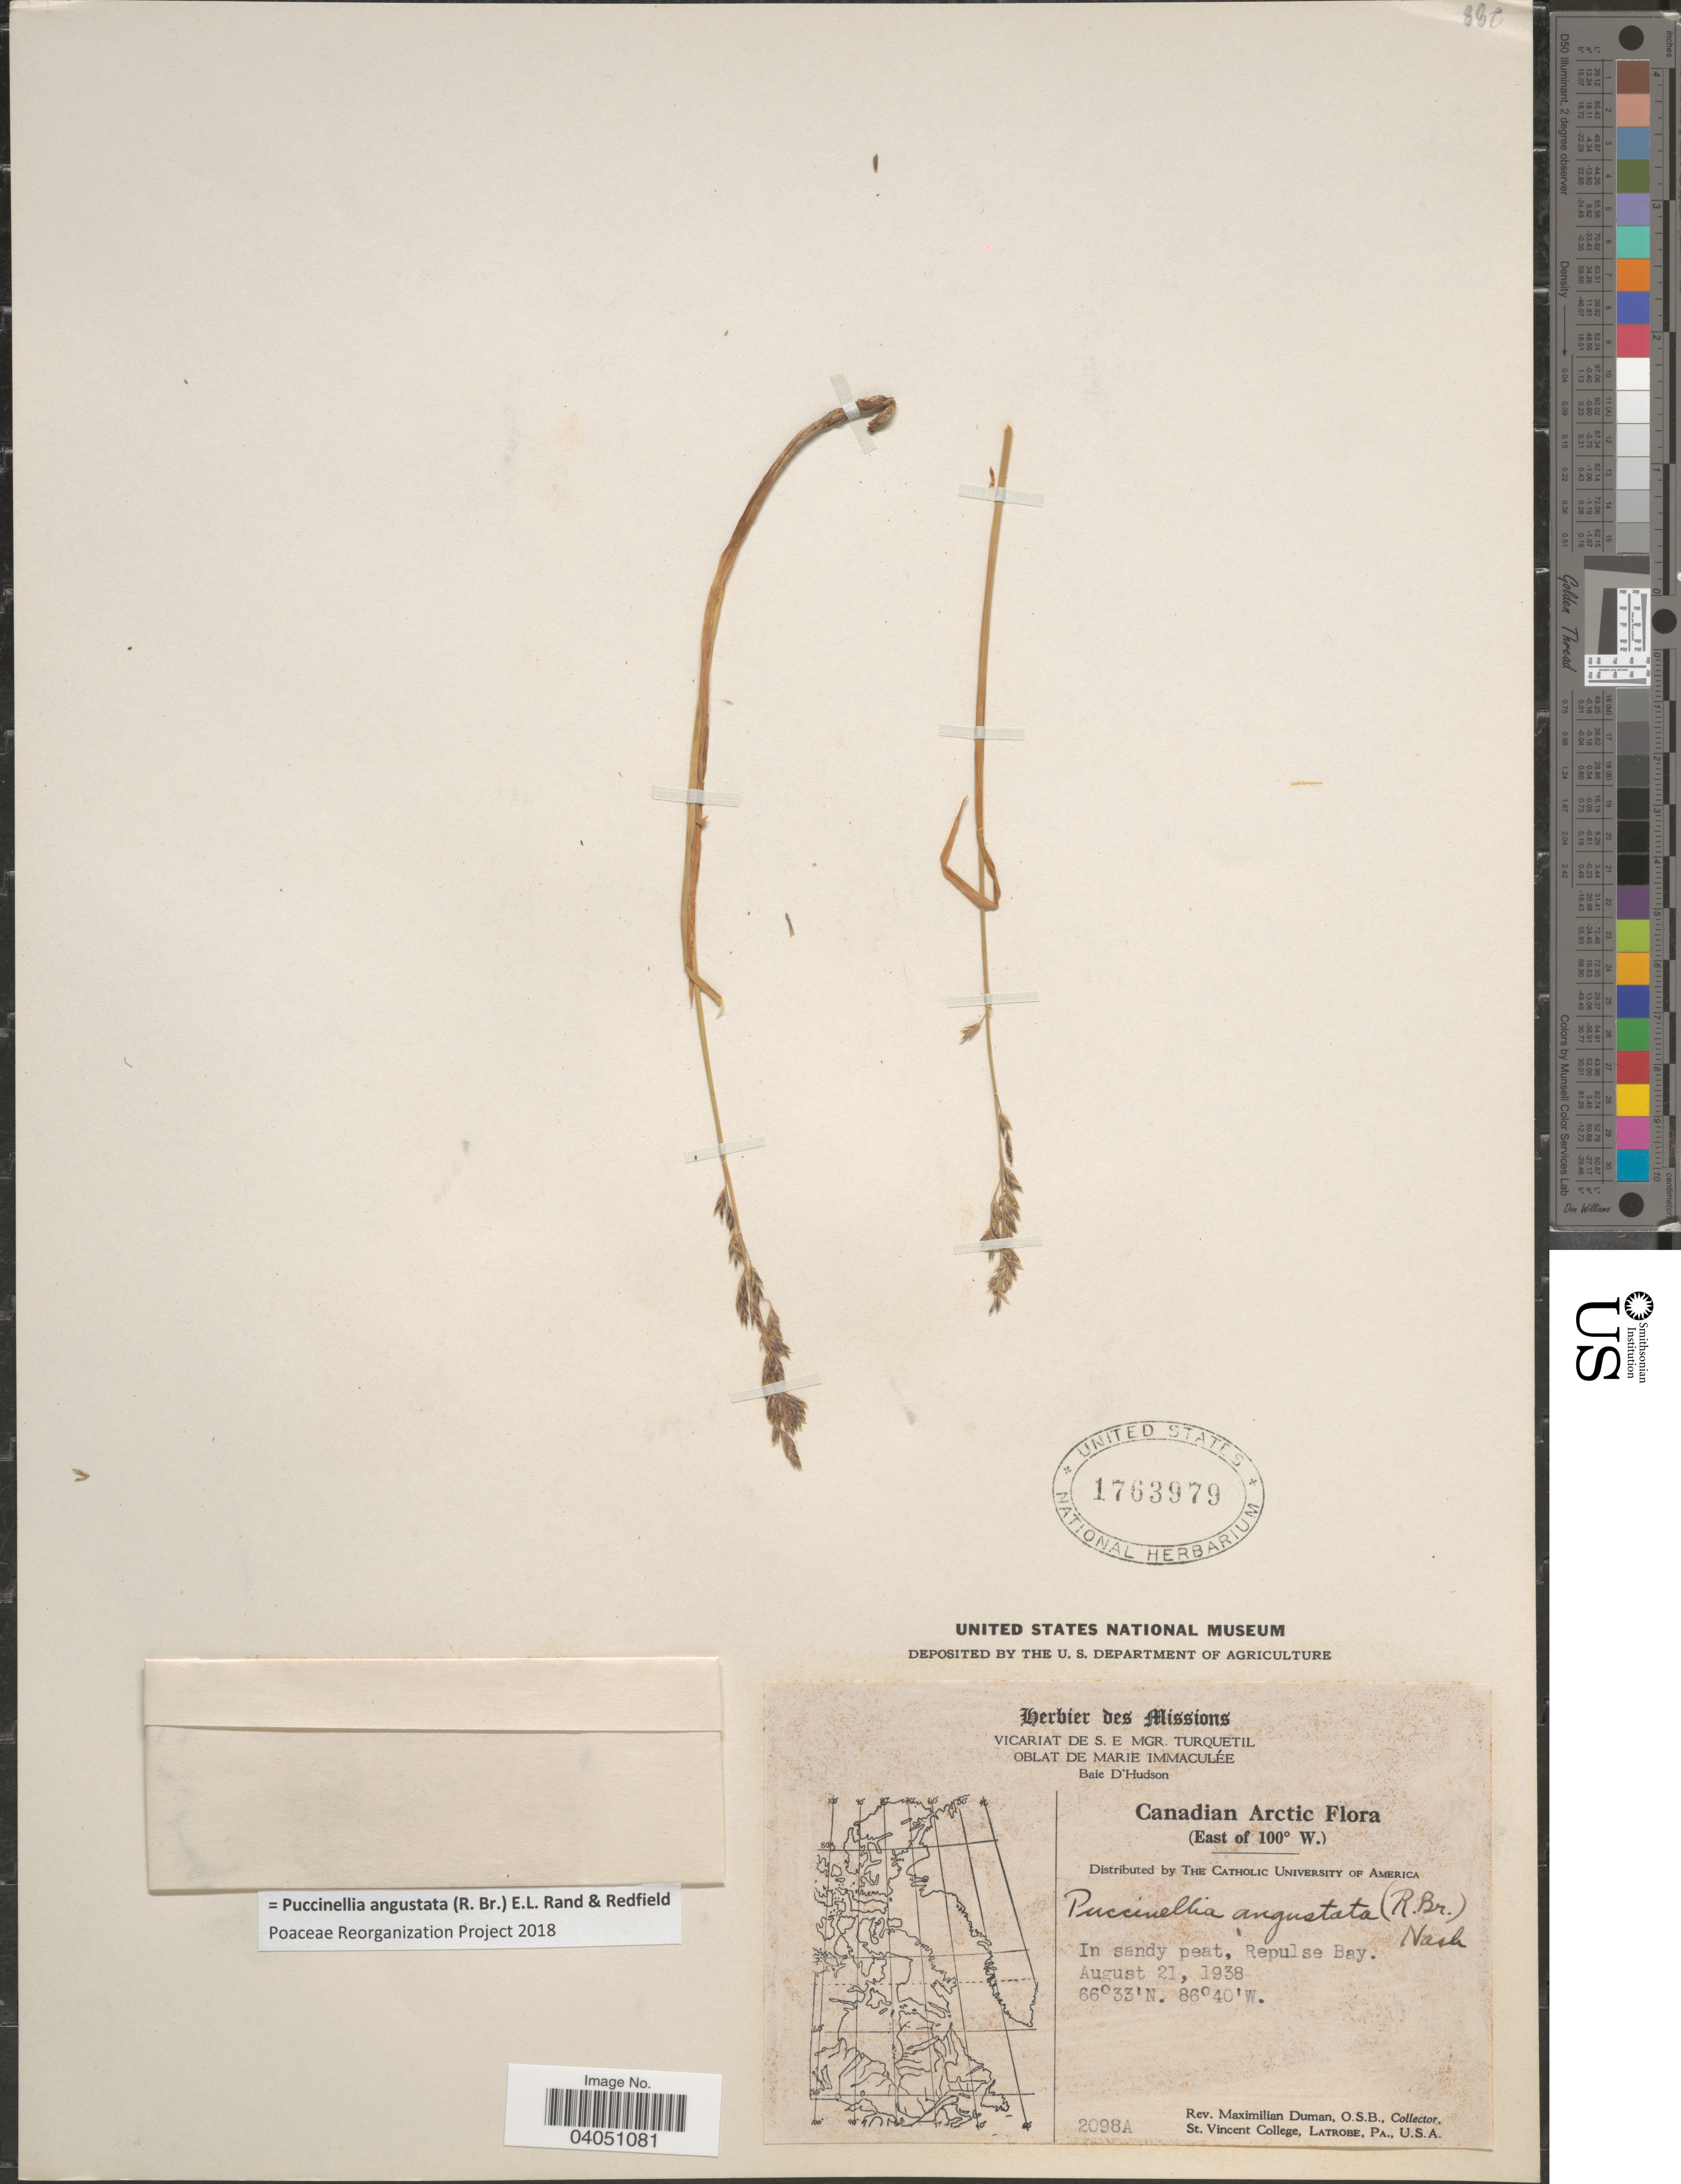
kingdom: Plantae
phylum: Tracheophyta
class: Liliopsida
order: Poales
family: Poaceae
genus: Puccinellia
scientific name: Puccinellia angustata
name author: (R. Br.) Nash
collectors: M. Duman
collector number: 2098A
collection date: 1938-08-21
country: Canada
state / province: Nunavut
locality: Canadian Arctic. (East of 100° W.). Repulse Bay.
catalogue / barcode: US 1763979